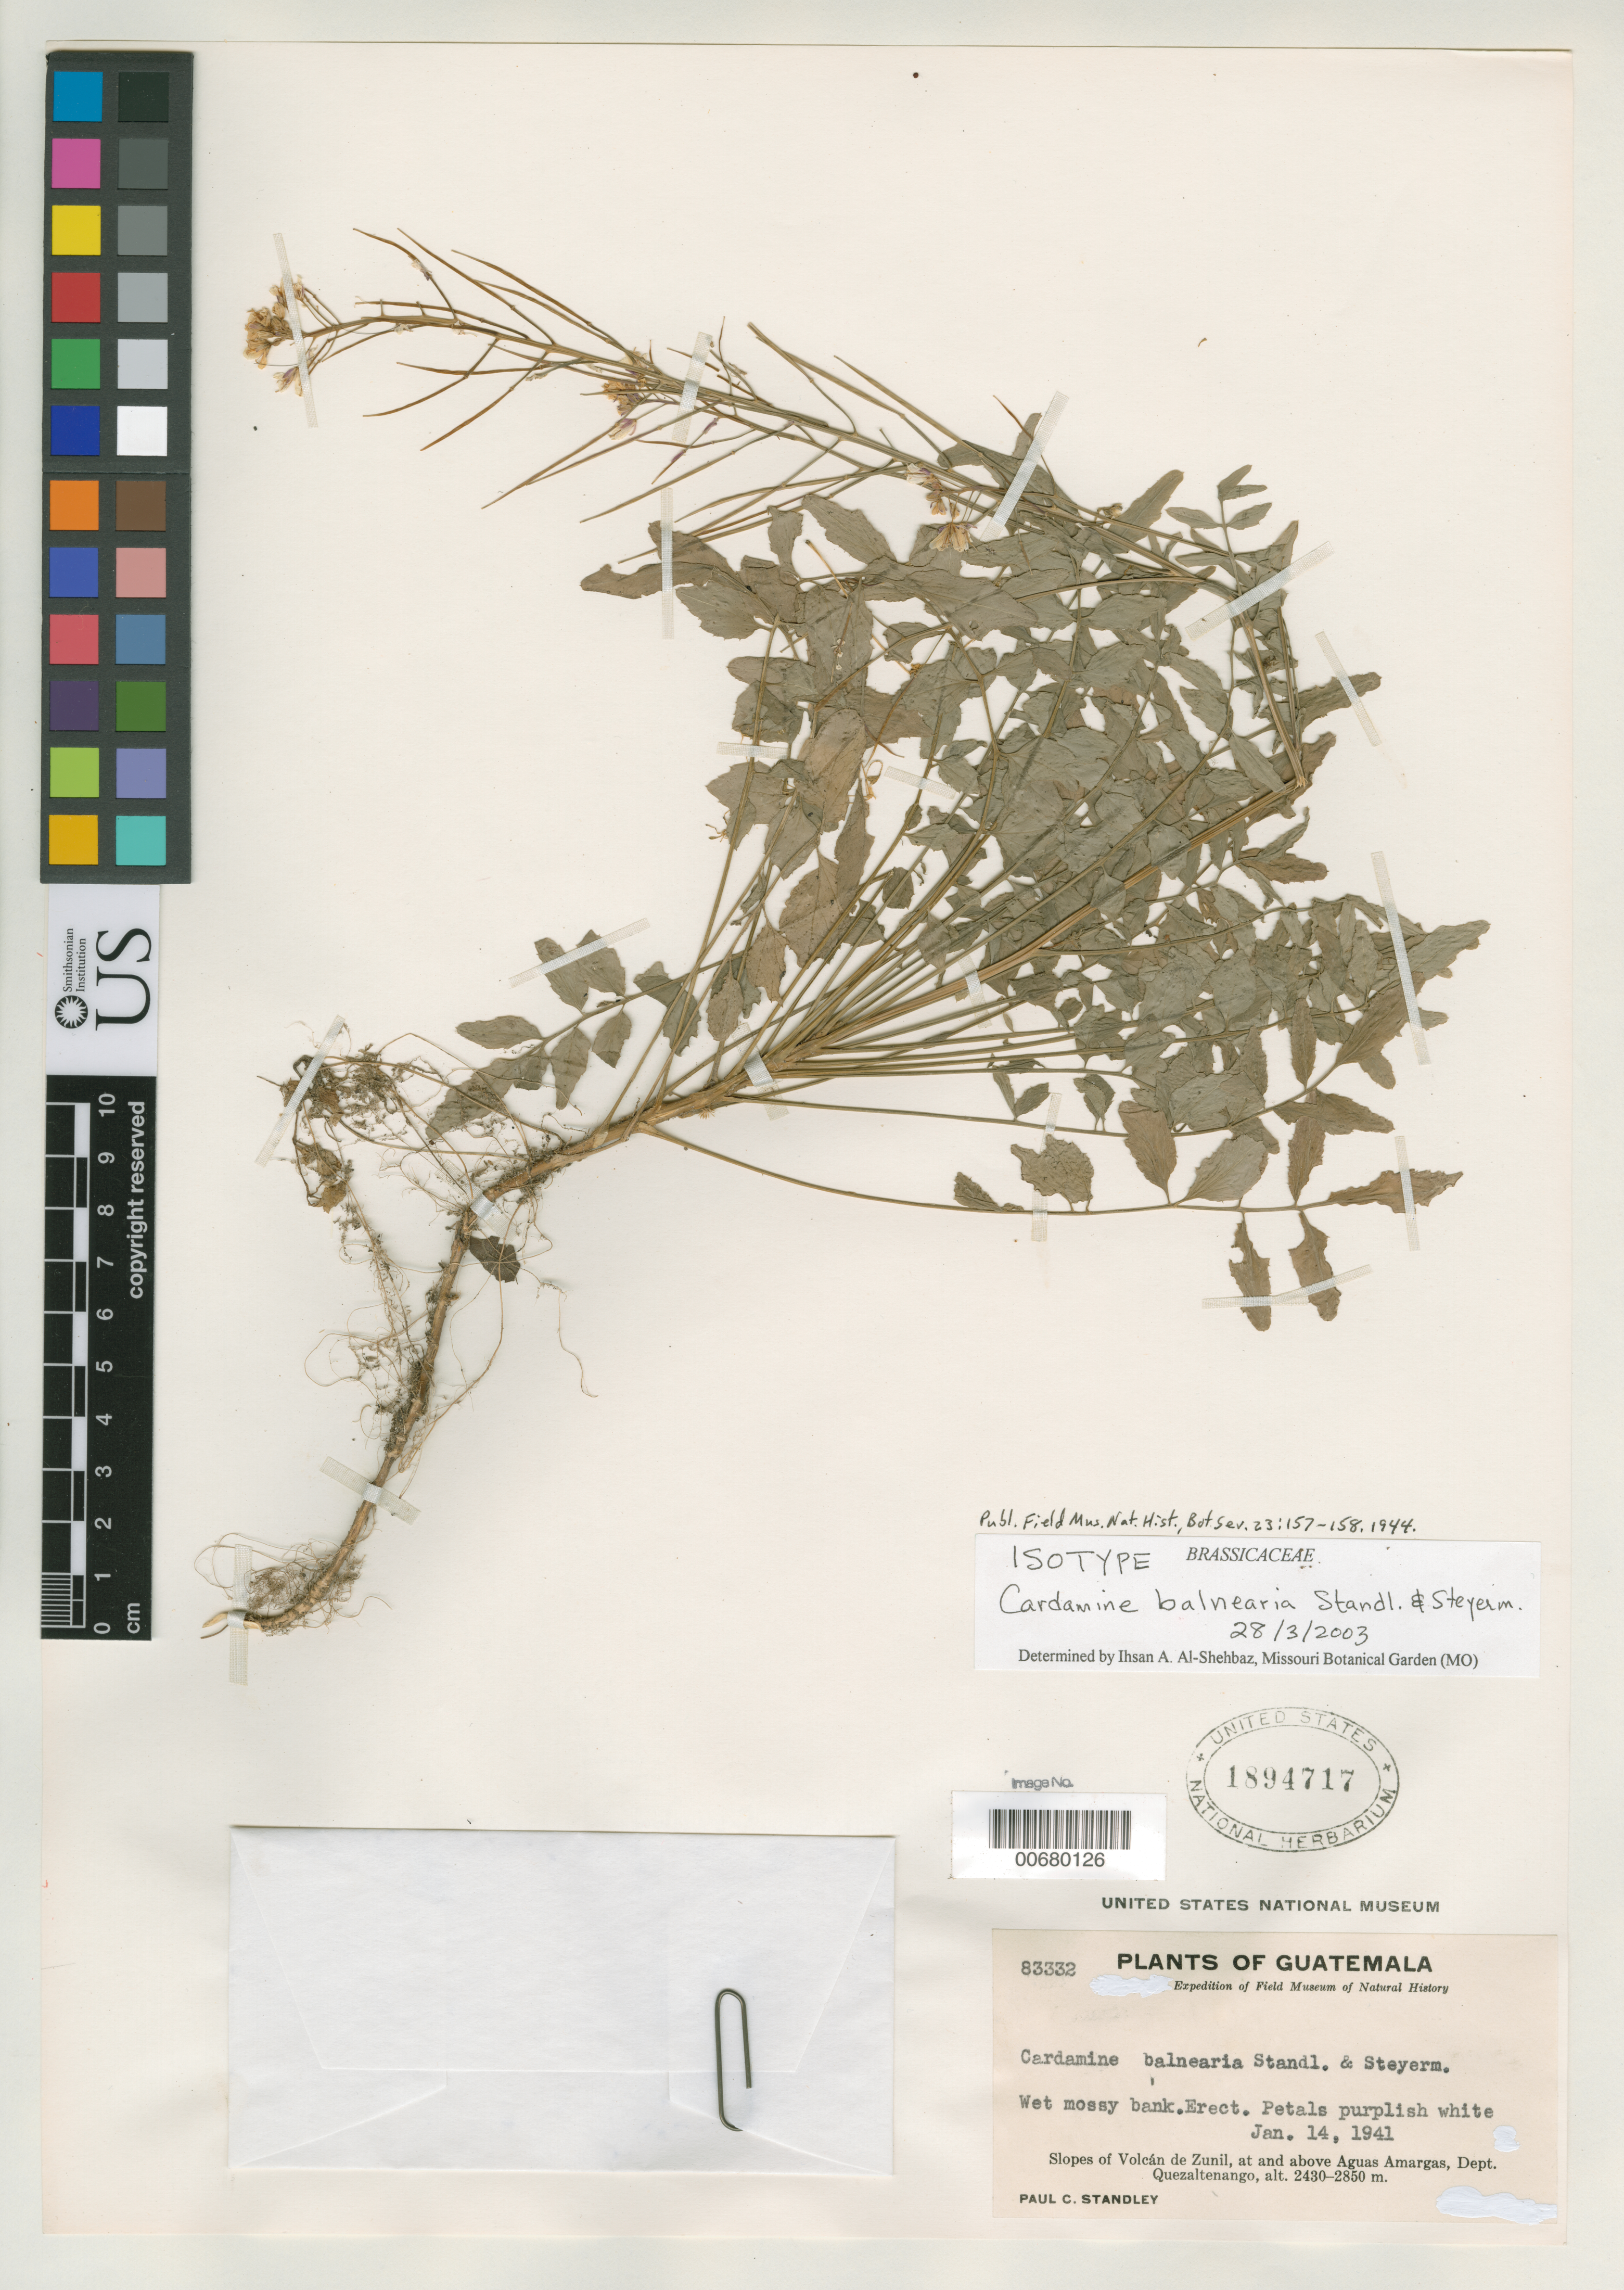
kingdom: Plantae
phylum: Tracheophyta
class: Magnoliopsida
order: Brassicales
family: Brassicaceae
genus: Cardamine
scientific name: Cardamine balnearia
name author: Standl. & Steyerm.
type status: Isotype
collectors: P. C. Standley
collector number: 83332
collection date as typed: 14 Jan 1941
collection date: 1941-01-14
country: Guatemala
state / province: Quetzaltenango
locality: Slopes of Volcan de Zunil, at and above Aguas Amargas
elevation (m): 2430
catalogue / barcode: US 1894717